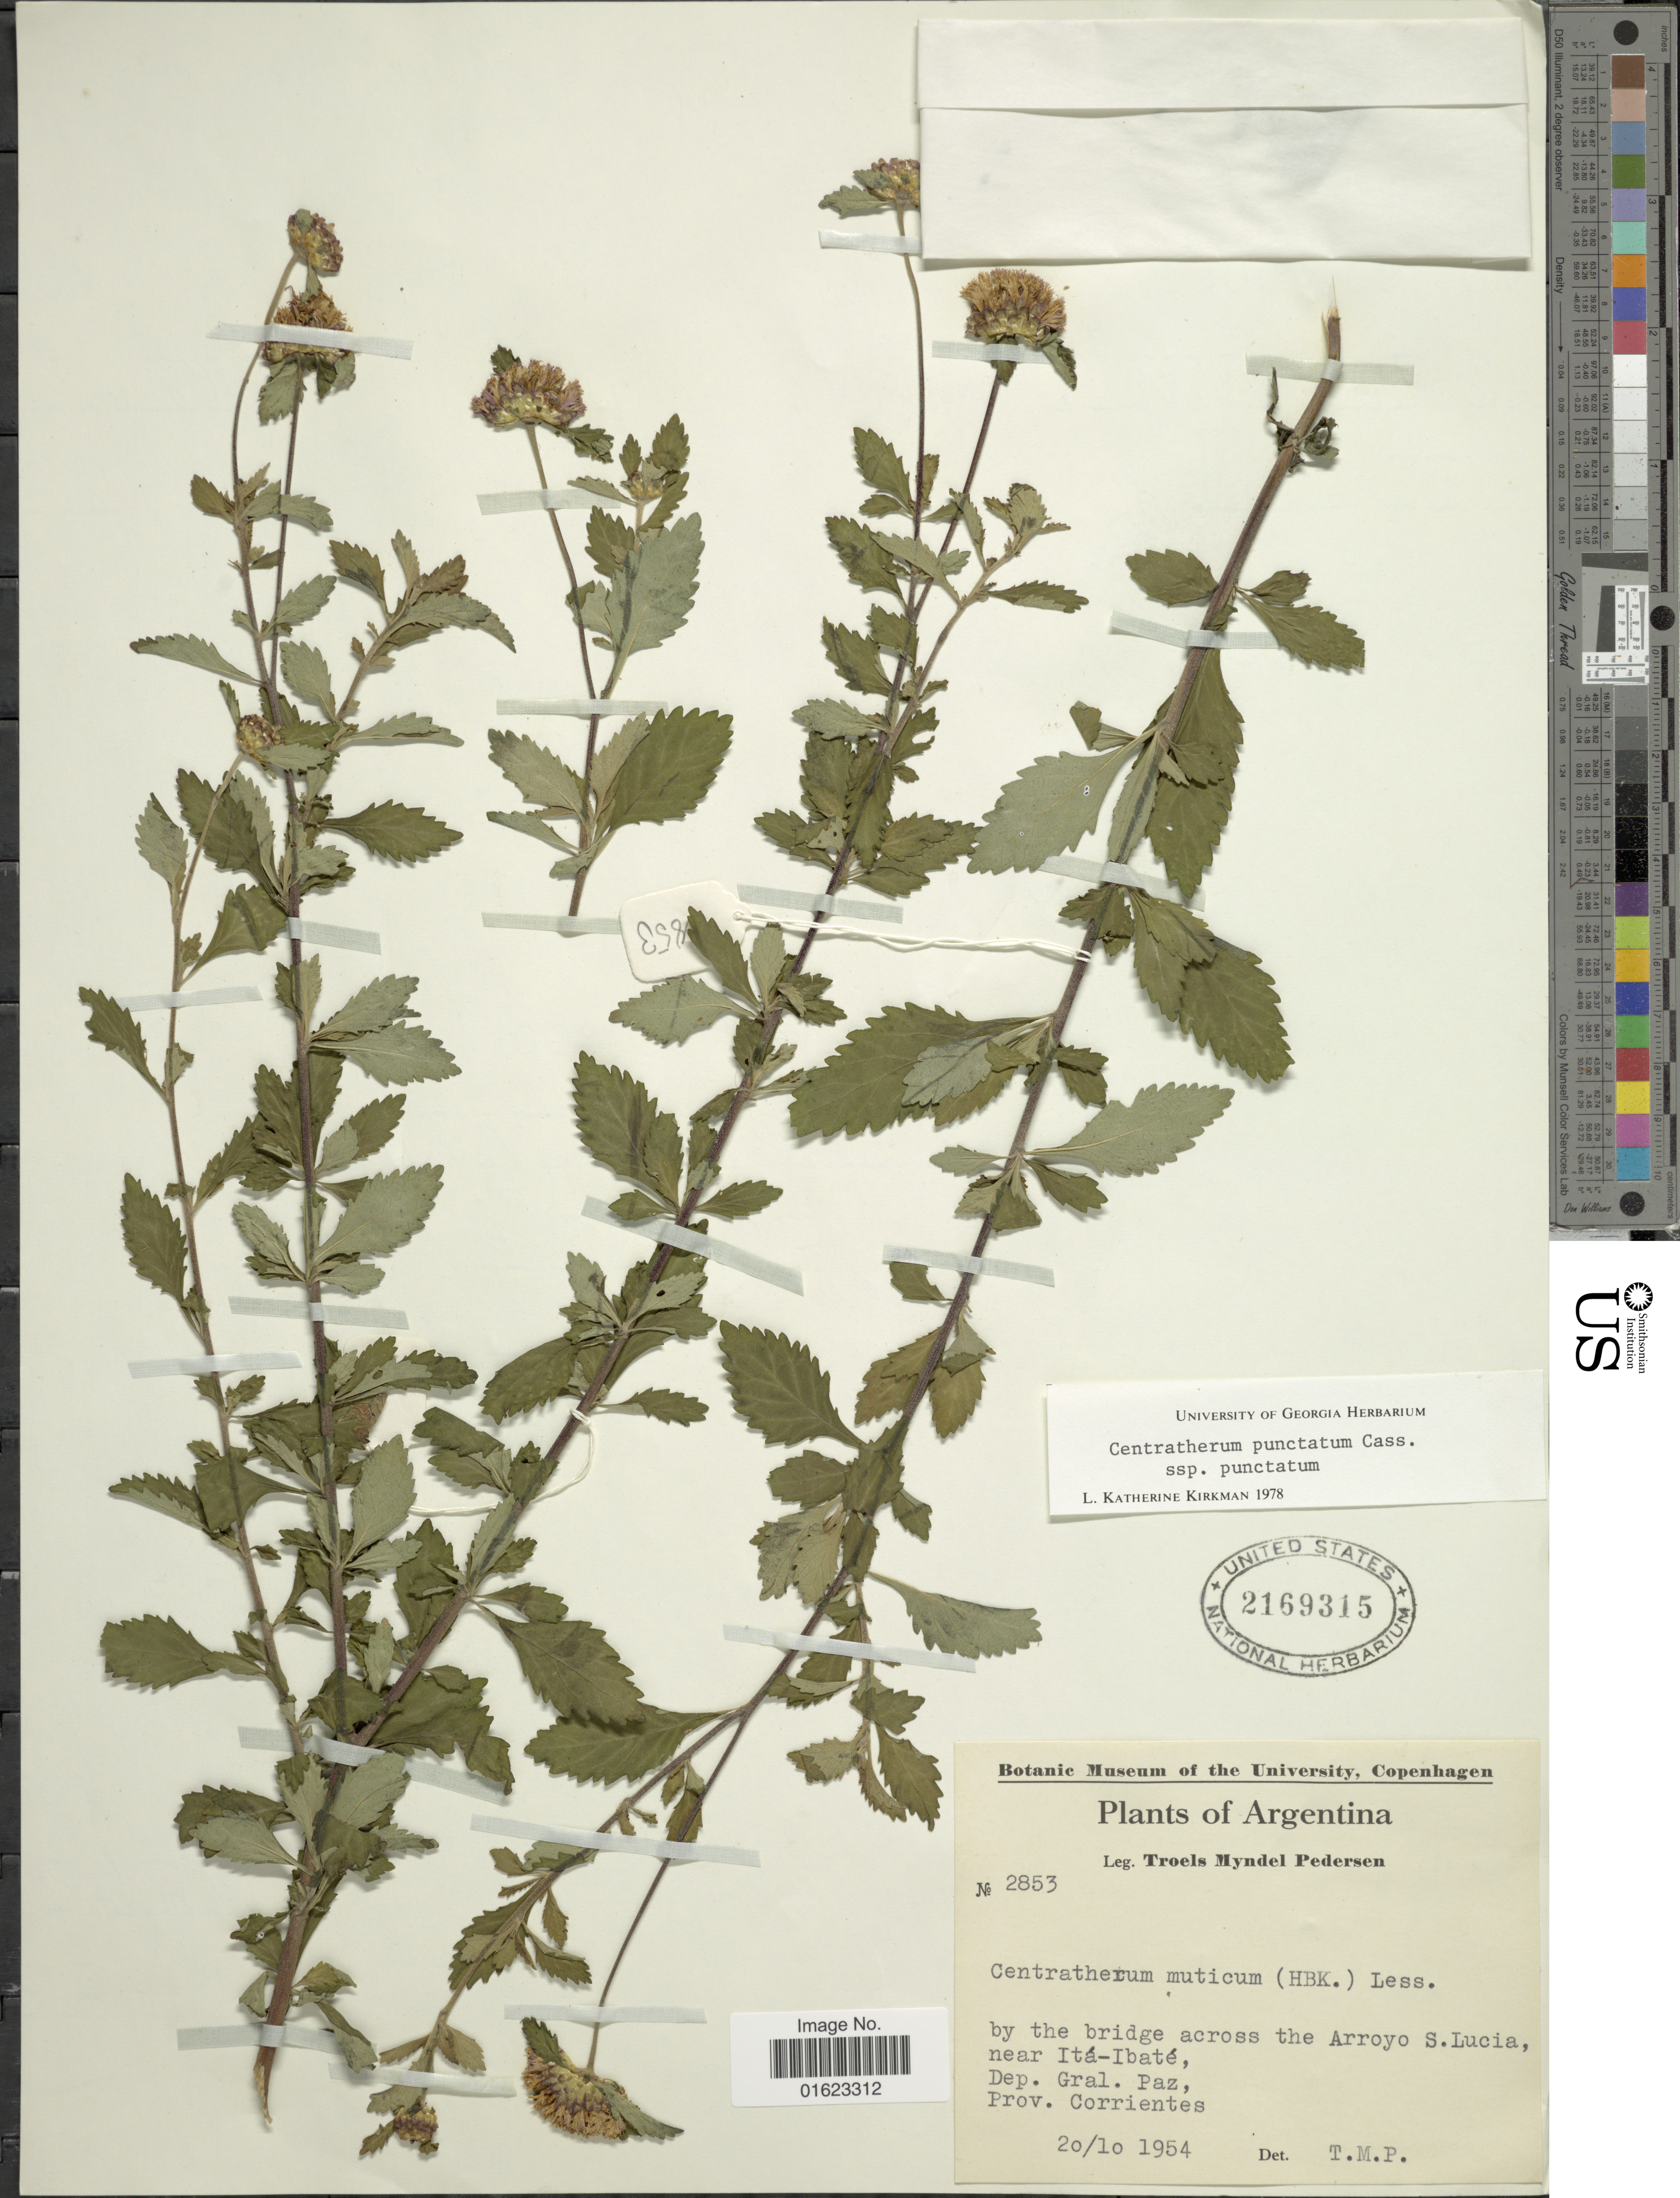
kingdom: Plantae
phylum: Tracheophyta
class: Magnoliopsida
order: Asterales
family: Asteraceae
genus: Centratherum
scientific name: Centratherum punctatum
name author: Cass.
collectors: T. Pederson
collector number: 2853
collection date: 1954-10-20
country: Argentina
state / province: Corrientes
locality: Argentina. By the bridge across the Arroyo S. Lucia near Ita-Ibate. Dep. Gral Paz. Prov, Corientes.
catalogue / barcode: US 2169315